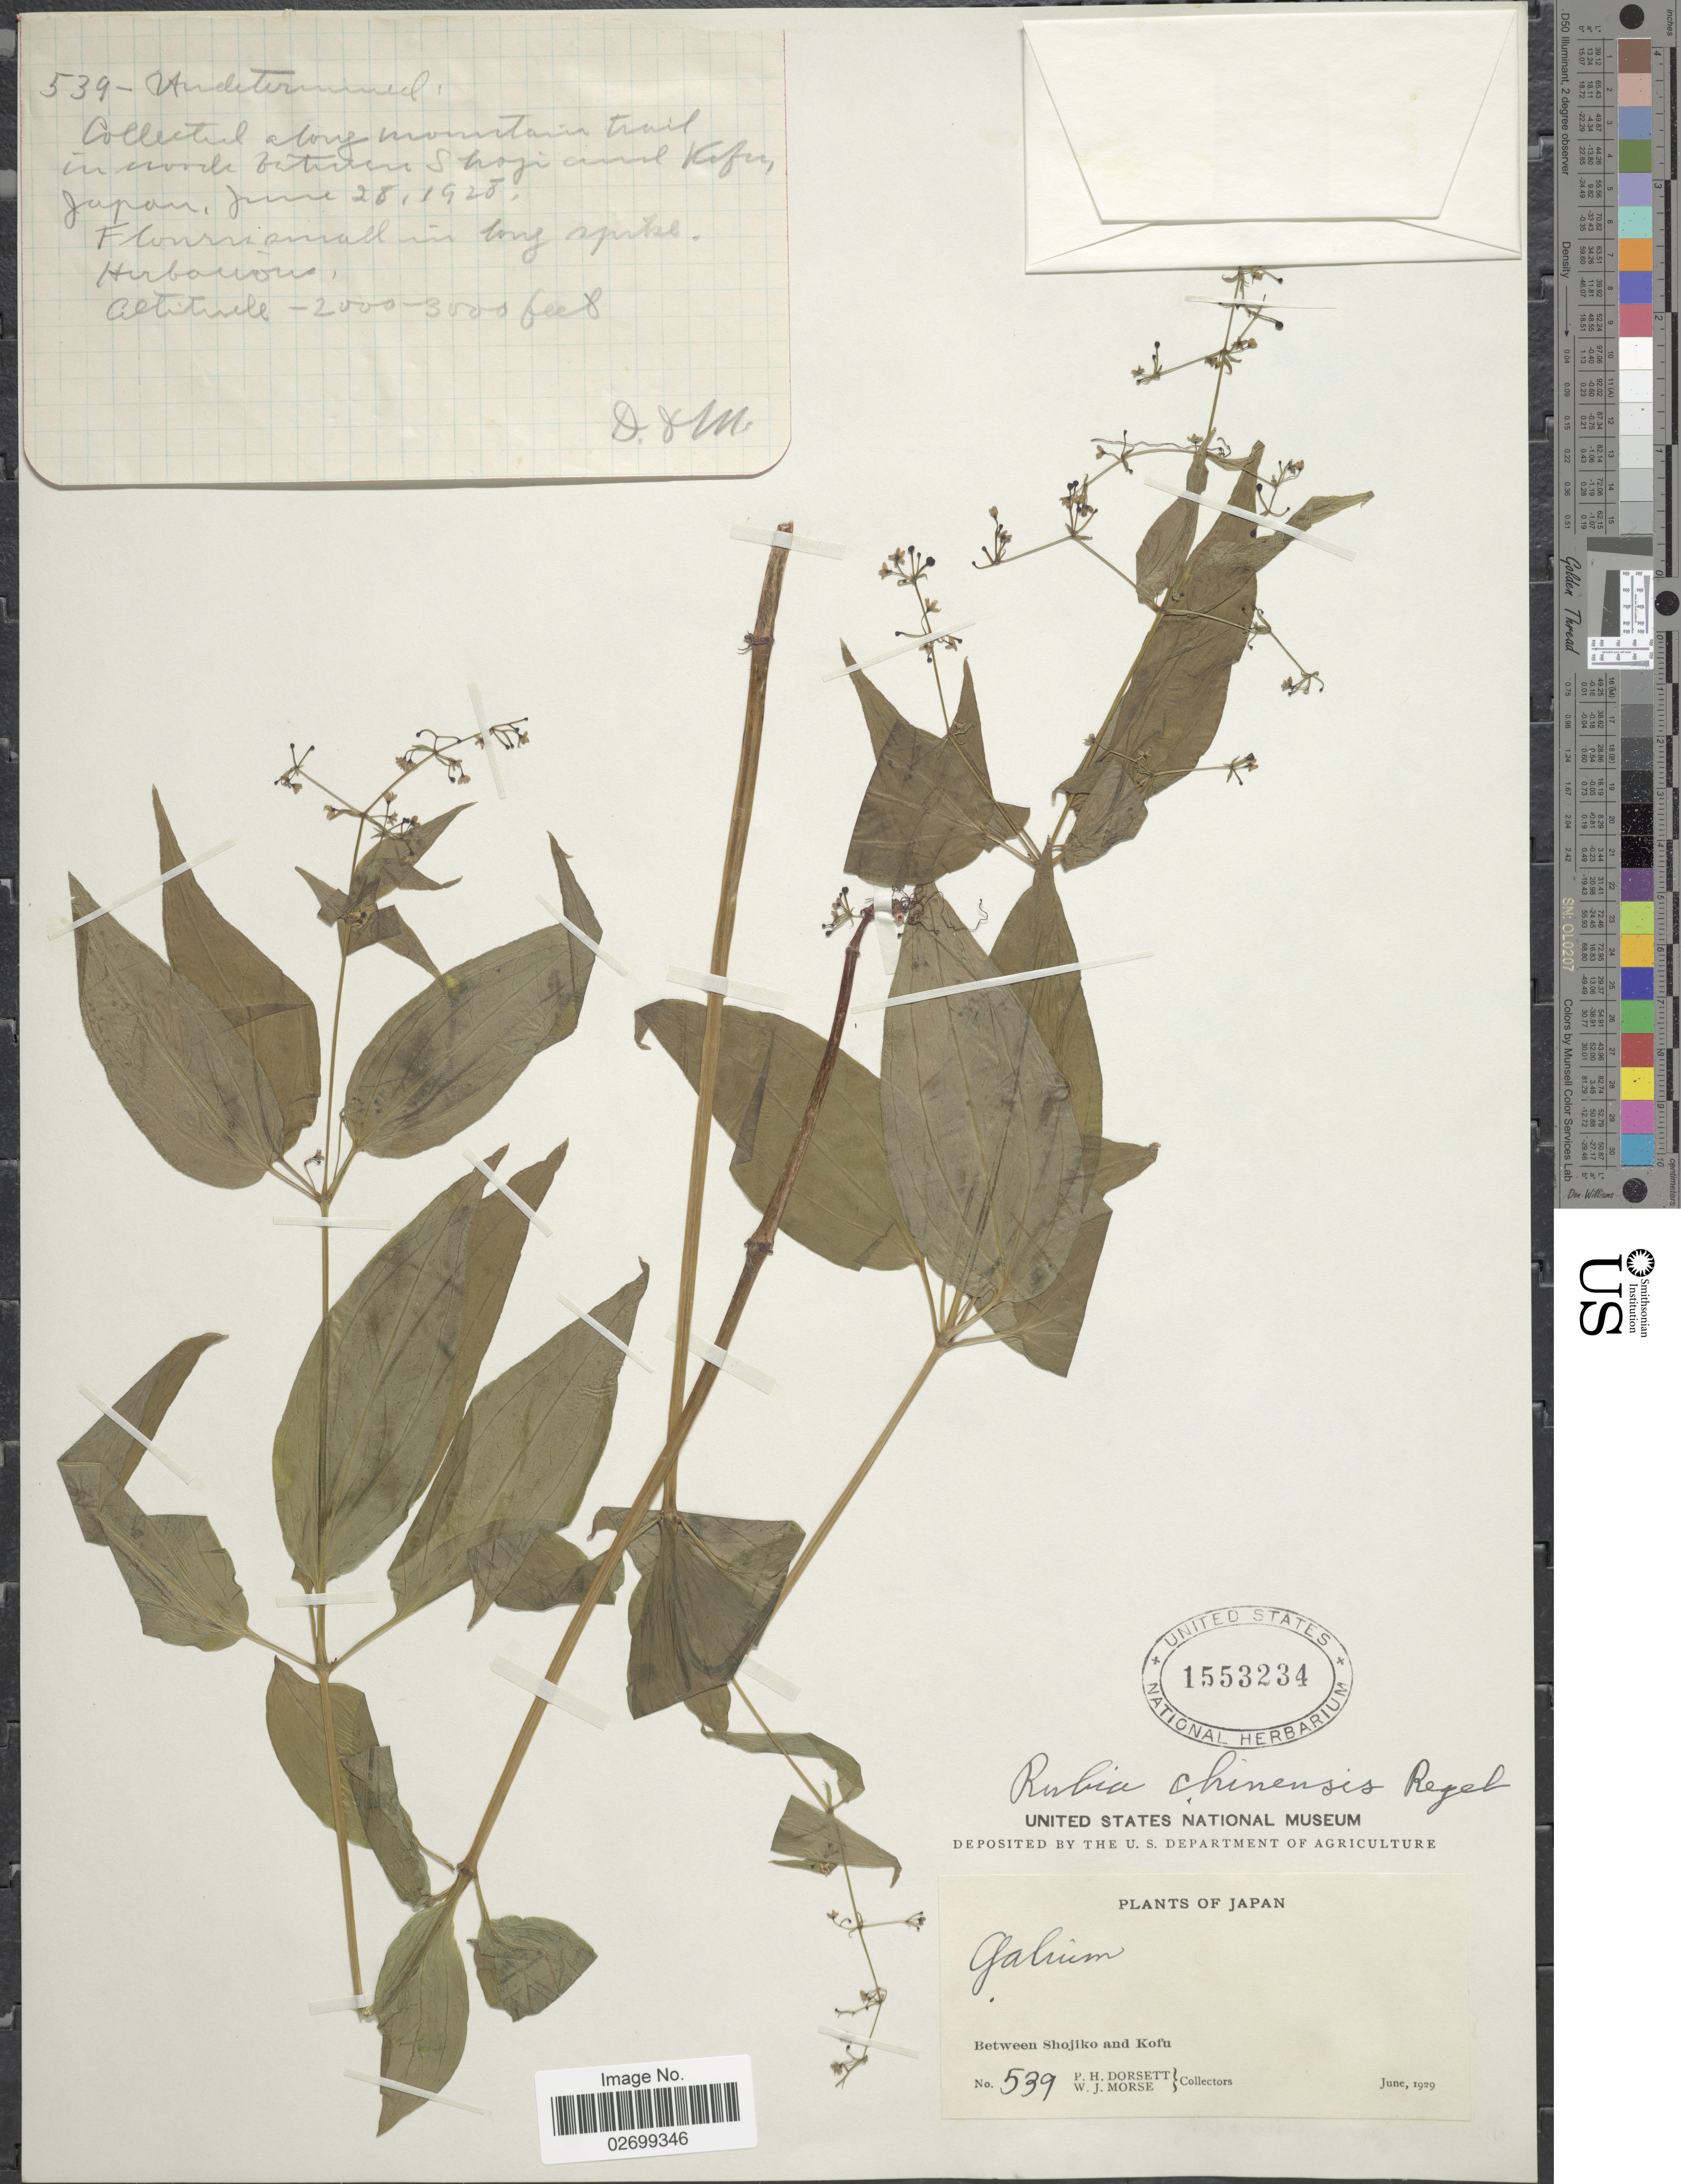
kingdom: Plantae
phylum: Tracheophyta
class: Magnoliopsida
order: Gentianales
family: Rubiaceae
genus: Rubia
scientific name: Rubia chinensis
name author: Regel & Maack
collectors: P. H. Dorsett & W. J. Morse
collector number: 539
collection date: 1929-06-28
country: Japan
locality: Along mountain trail in woods beteen Shojiko and Kofu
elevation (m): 610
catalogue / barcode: US 1553234